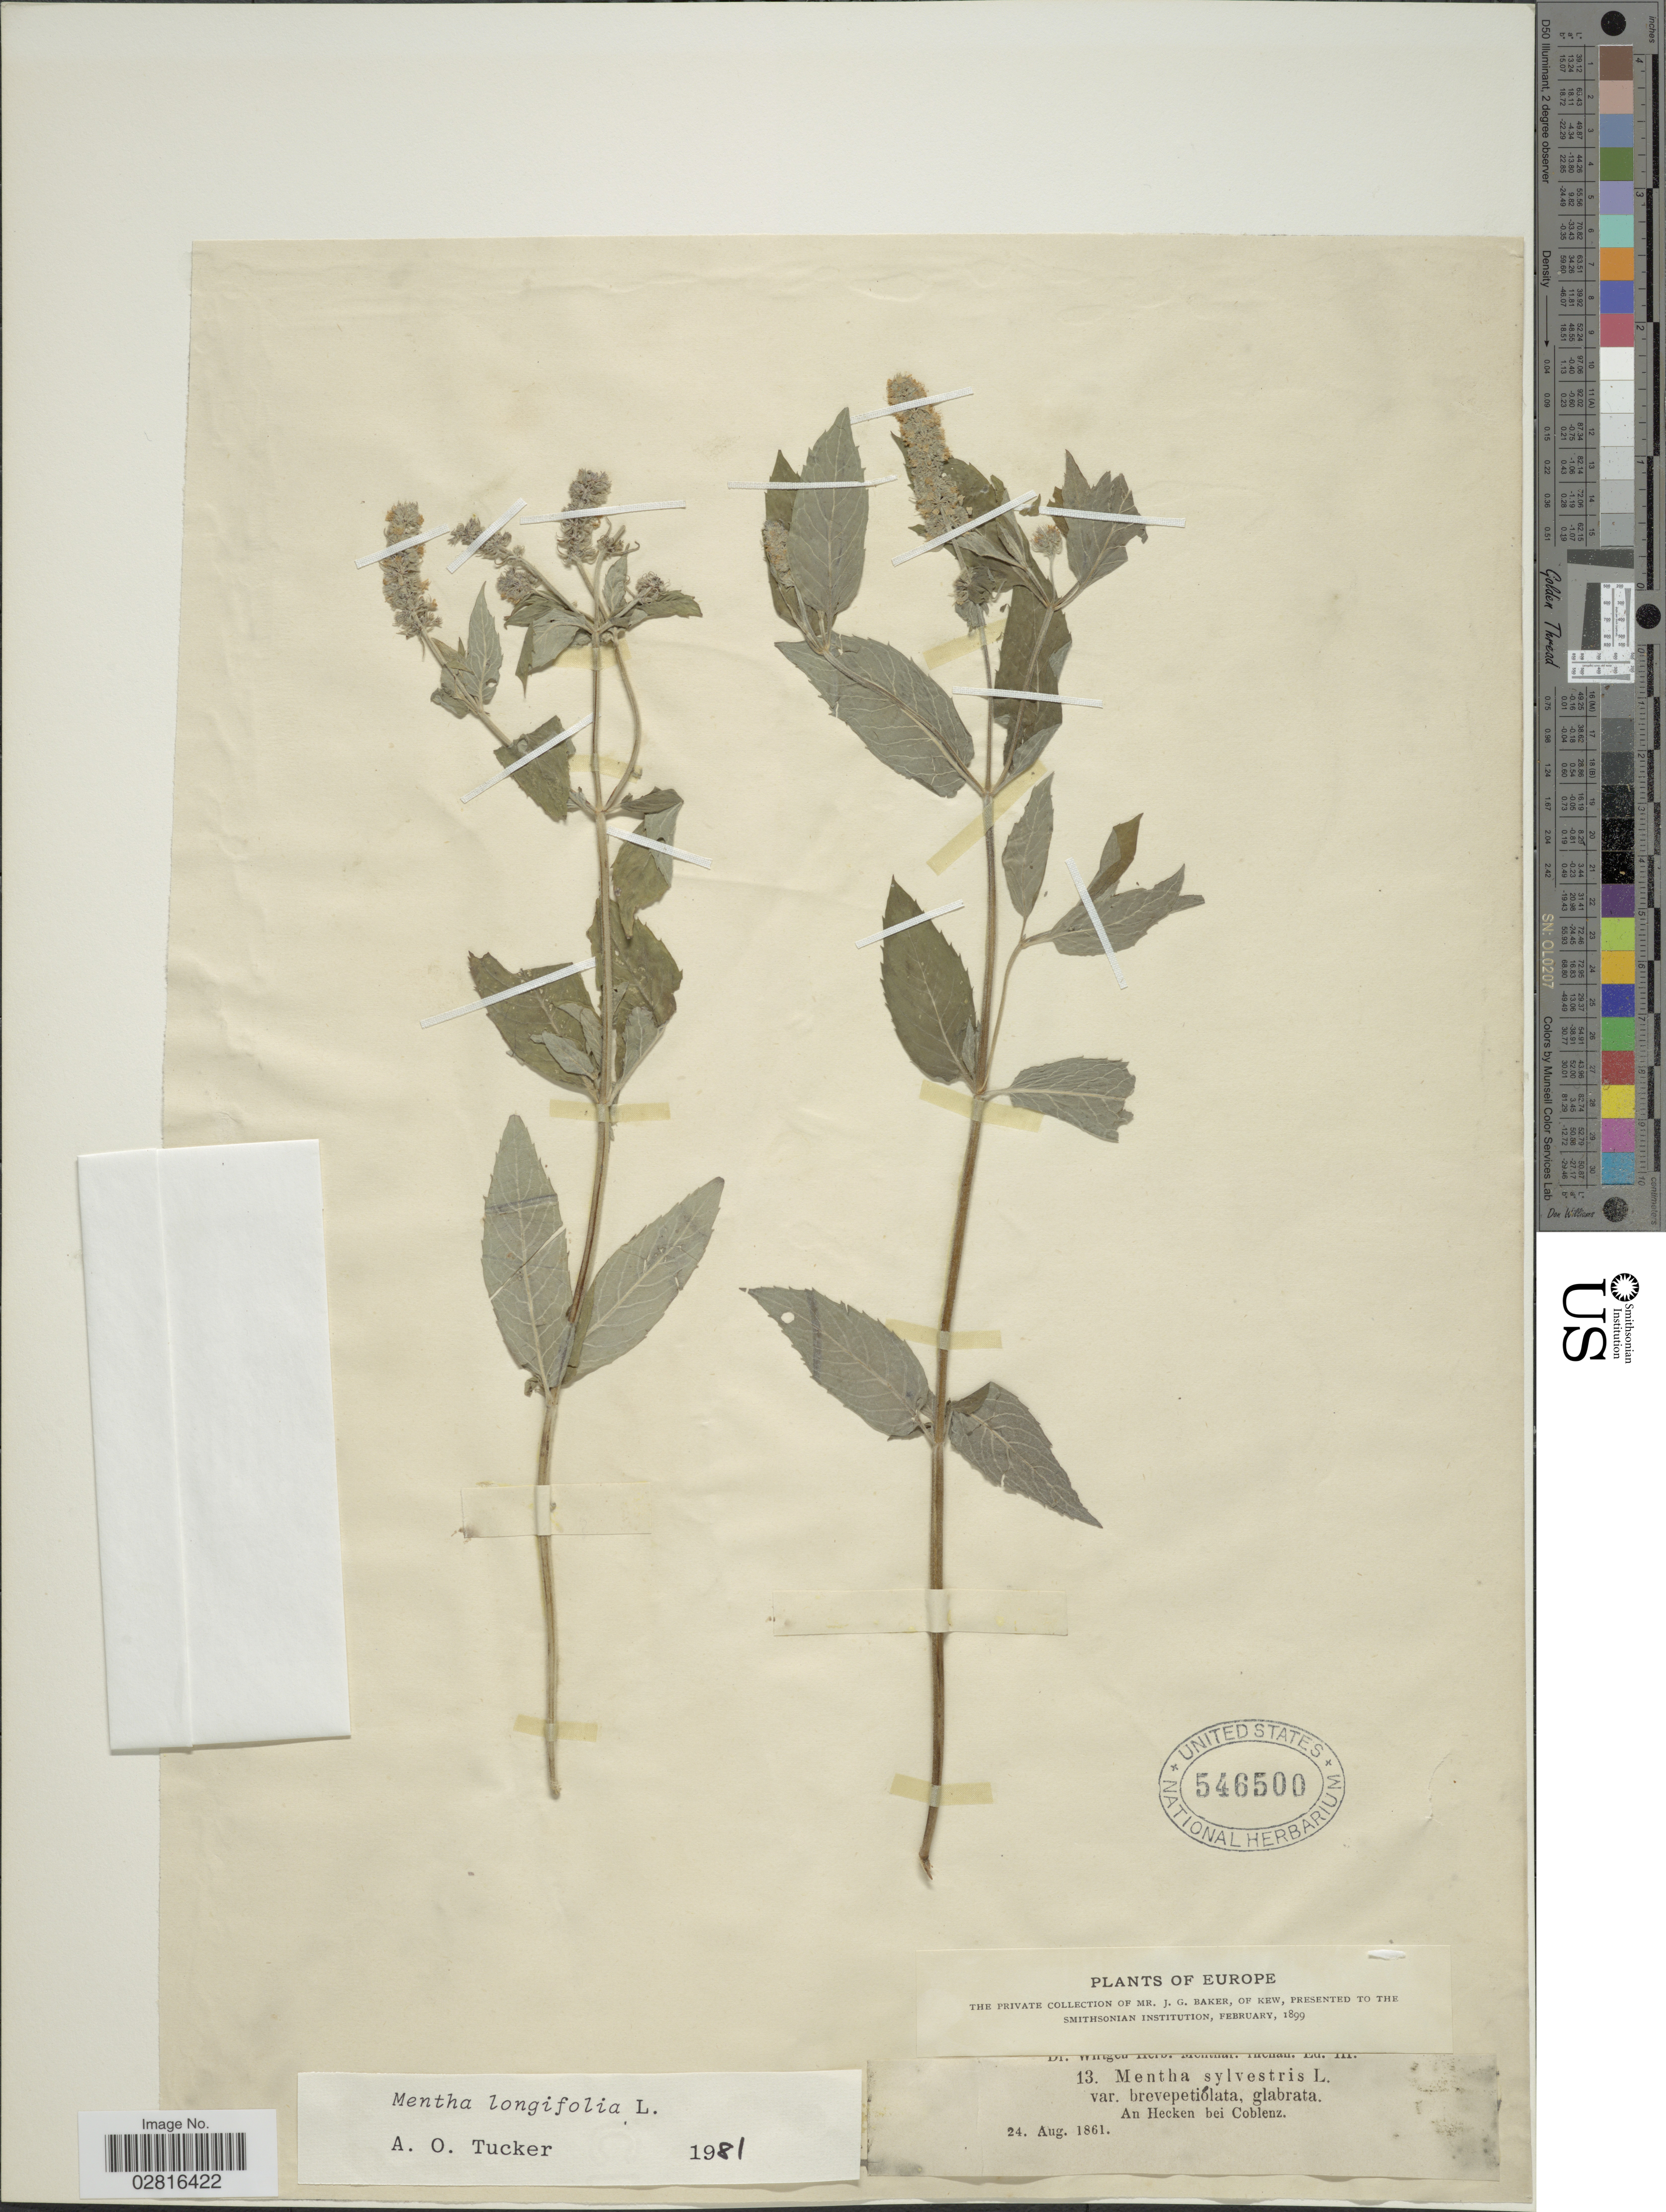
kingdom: Plantae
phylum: Tracheophyta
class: Magnoliopsida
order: Lamiales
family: Lamiaceae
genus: Mentha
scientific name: Mentha longifolia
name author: (L.) L.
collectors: J. G. Baker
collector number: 13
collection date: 1861-08-24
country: Germany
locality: Europe. An Hecken bei Coblenz.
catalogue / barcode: US 546500